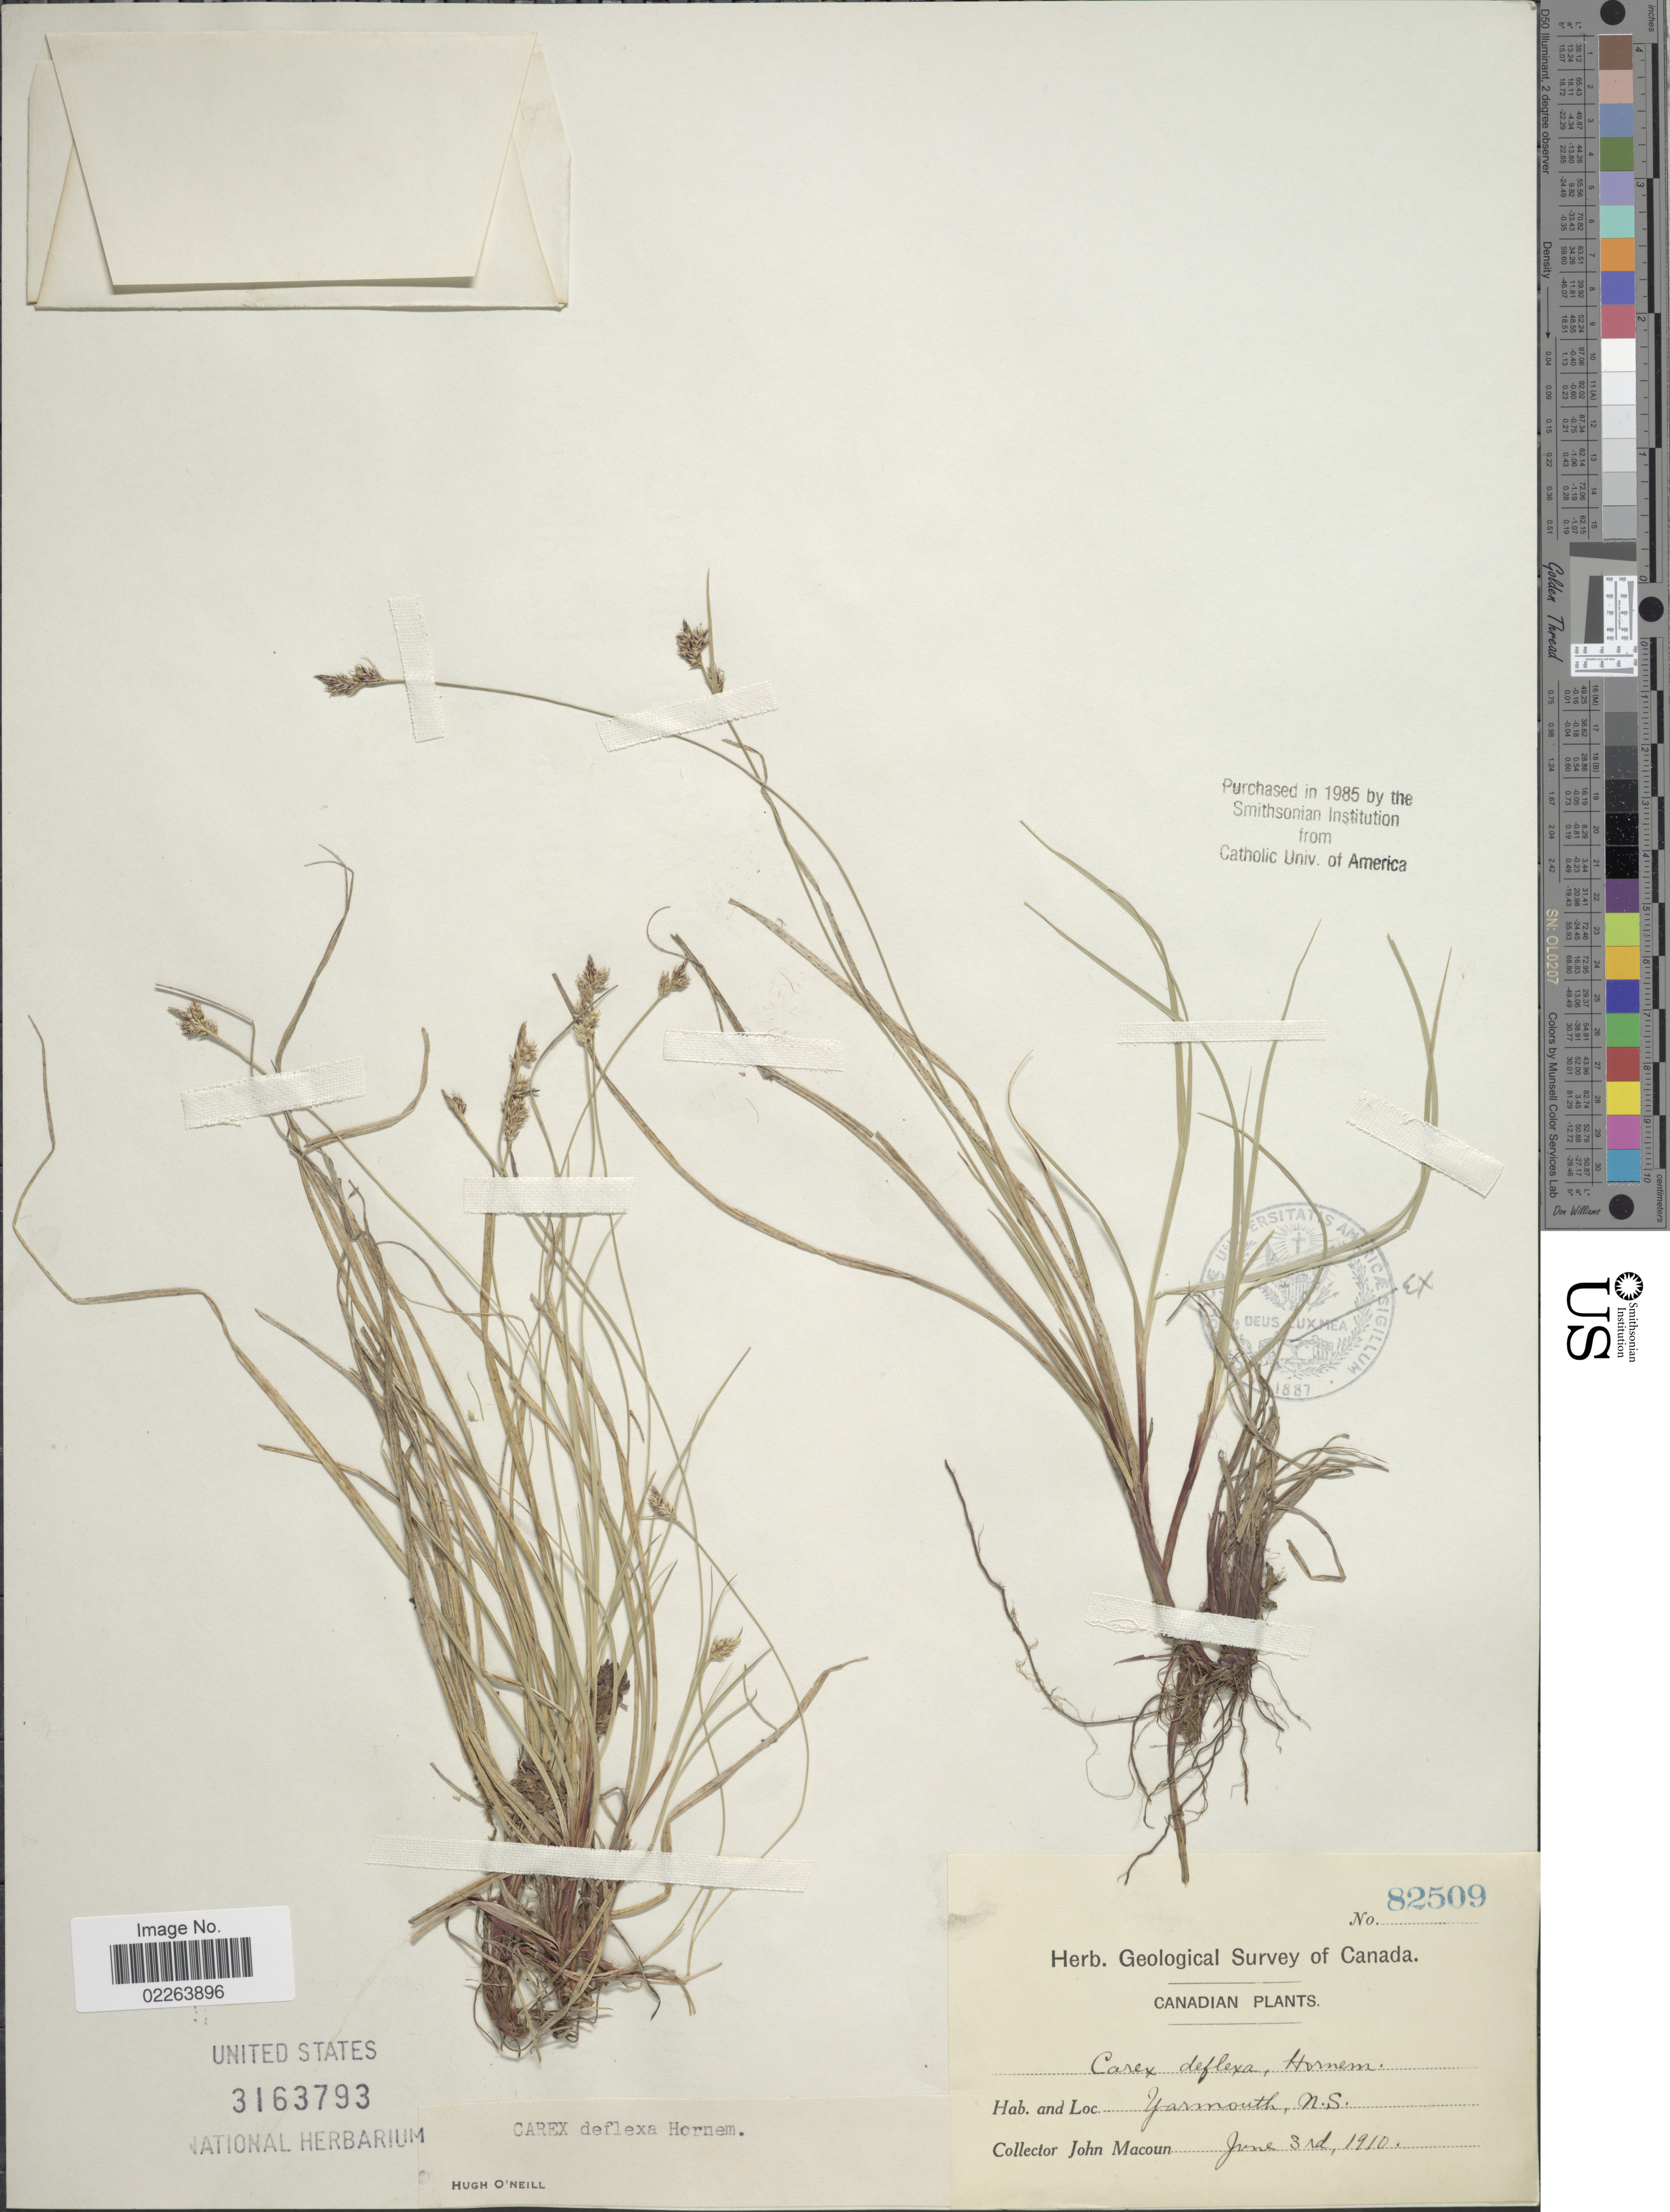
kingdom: Plantae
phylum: Tracheophyta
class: Liliopsida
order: Poales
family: Cyperaceae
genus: Carex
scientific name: Carex deflexa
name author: Hornem.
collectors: J. Macoun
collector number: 82509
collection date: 1910-06-03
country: Canada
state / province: Nova Scotia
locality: Yarmouth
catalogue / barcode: US 3163793